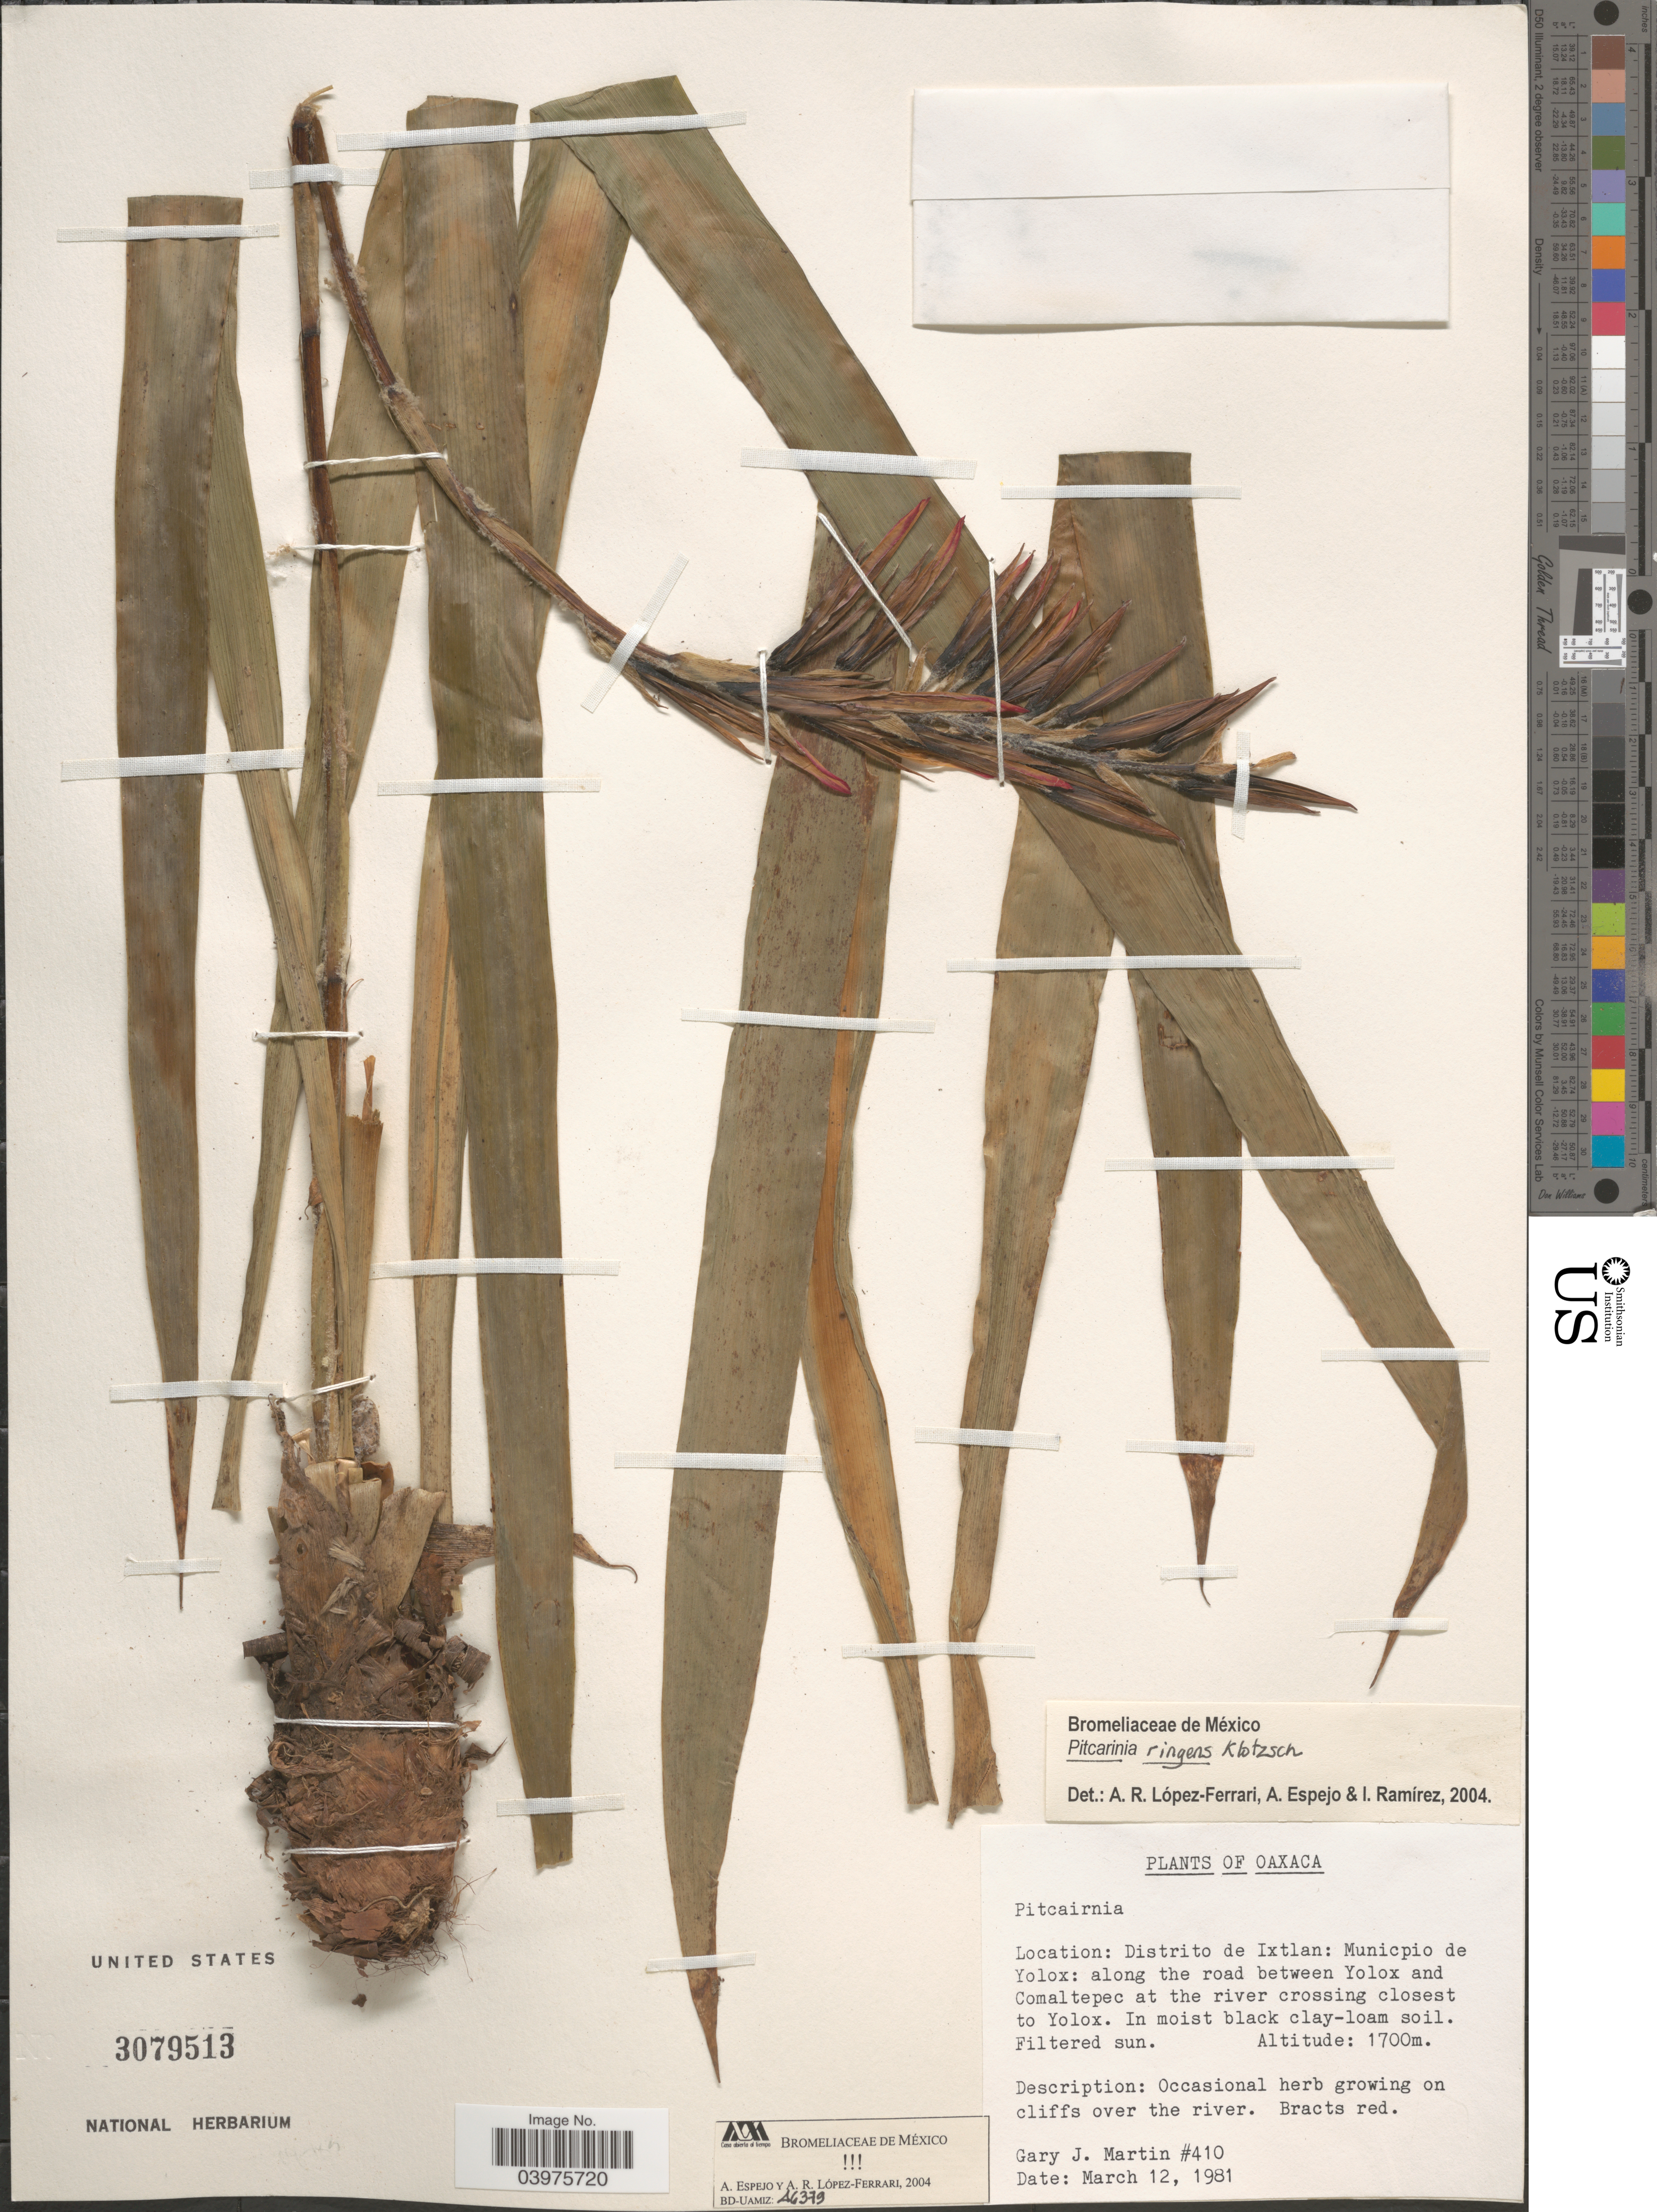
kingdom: Plantae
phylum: Tracheophyta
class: Liliopsida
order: Poales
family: Bromeliaceae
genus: Pitcairnia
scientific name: Pitcairnia ringens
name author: Klotzsch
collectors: G. J. Martin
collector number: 410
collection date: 1981-03-12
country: Mexico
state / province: Oaxaca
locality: Distrito de Ixtlan: Municipio de Yolox: along the road between Yolox and Comaltepec at the river crossing closest to Yolox.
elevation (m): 1700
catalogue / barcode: US 3079513